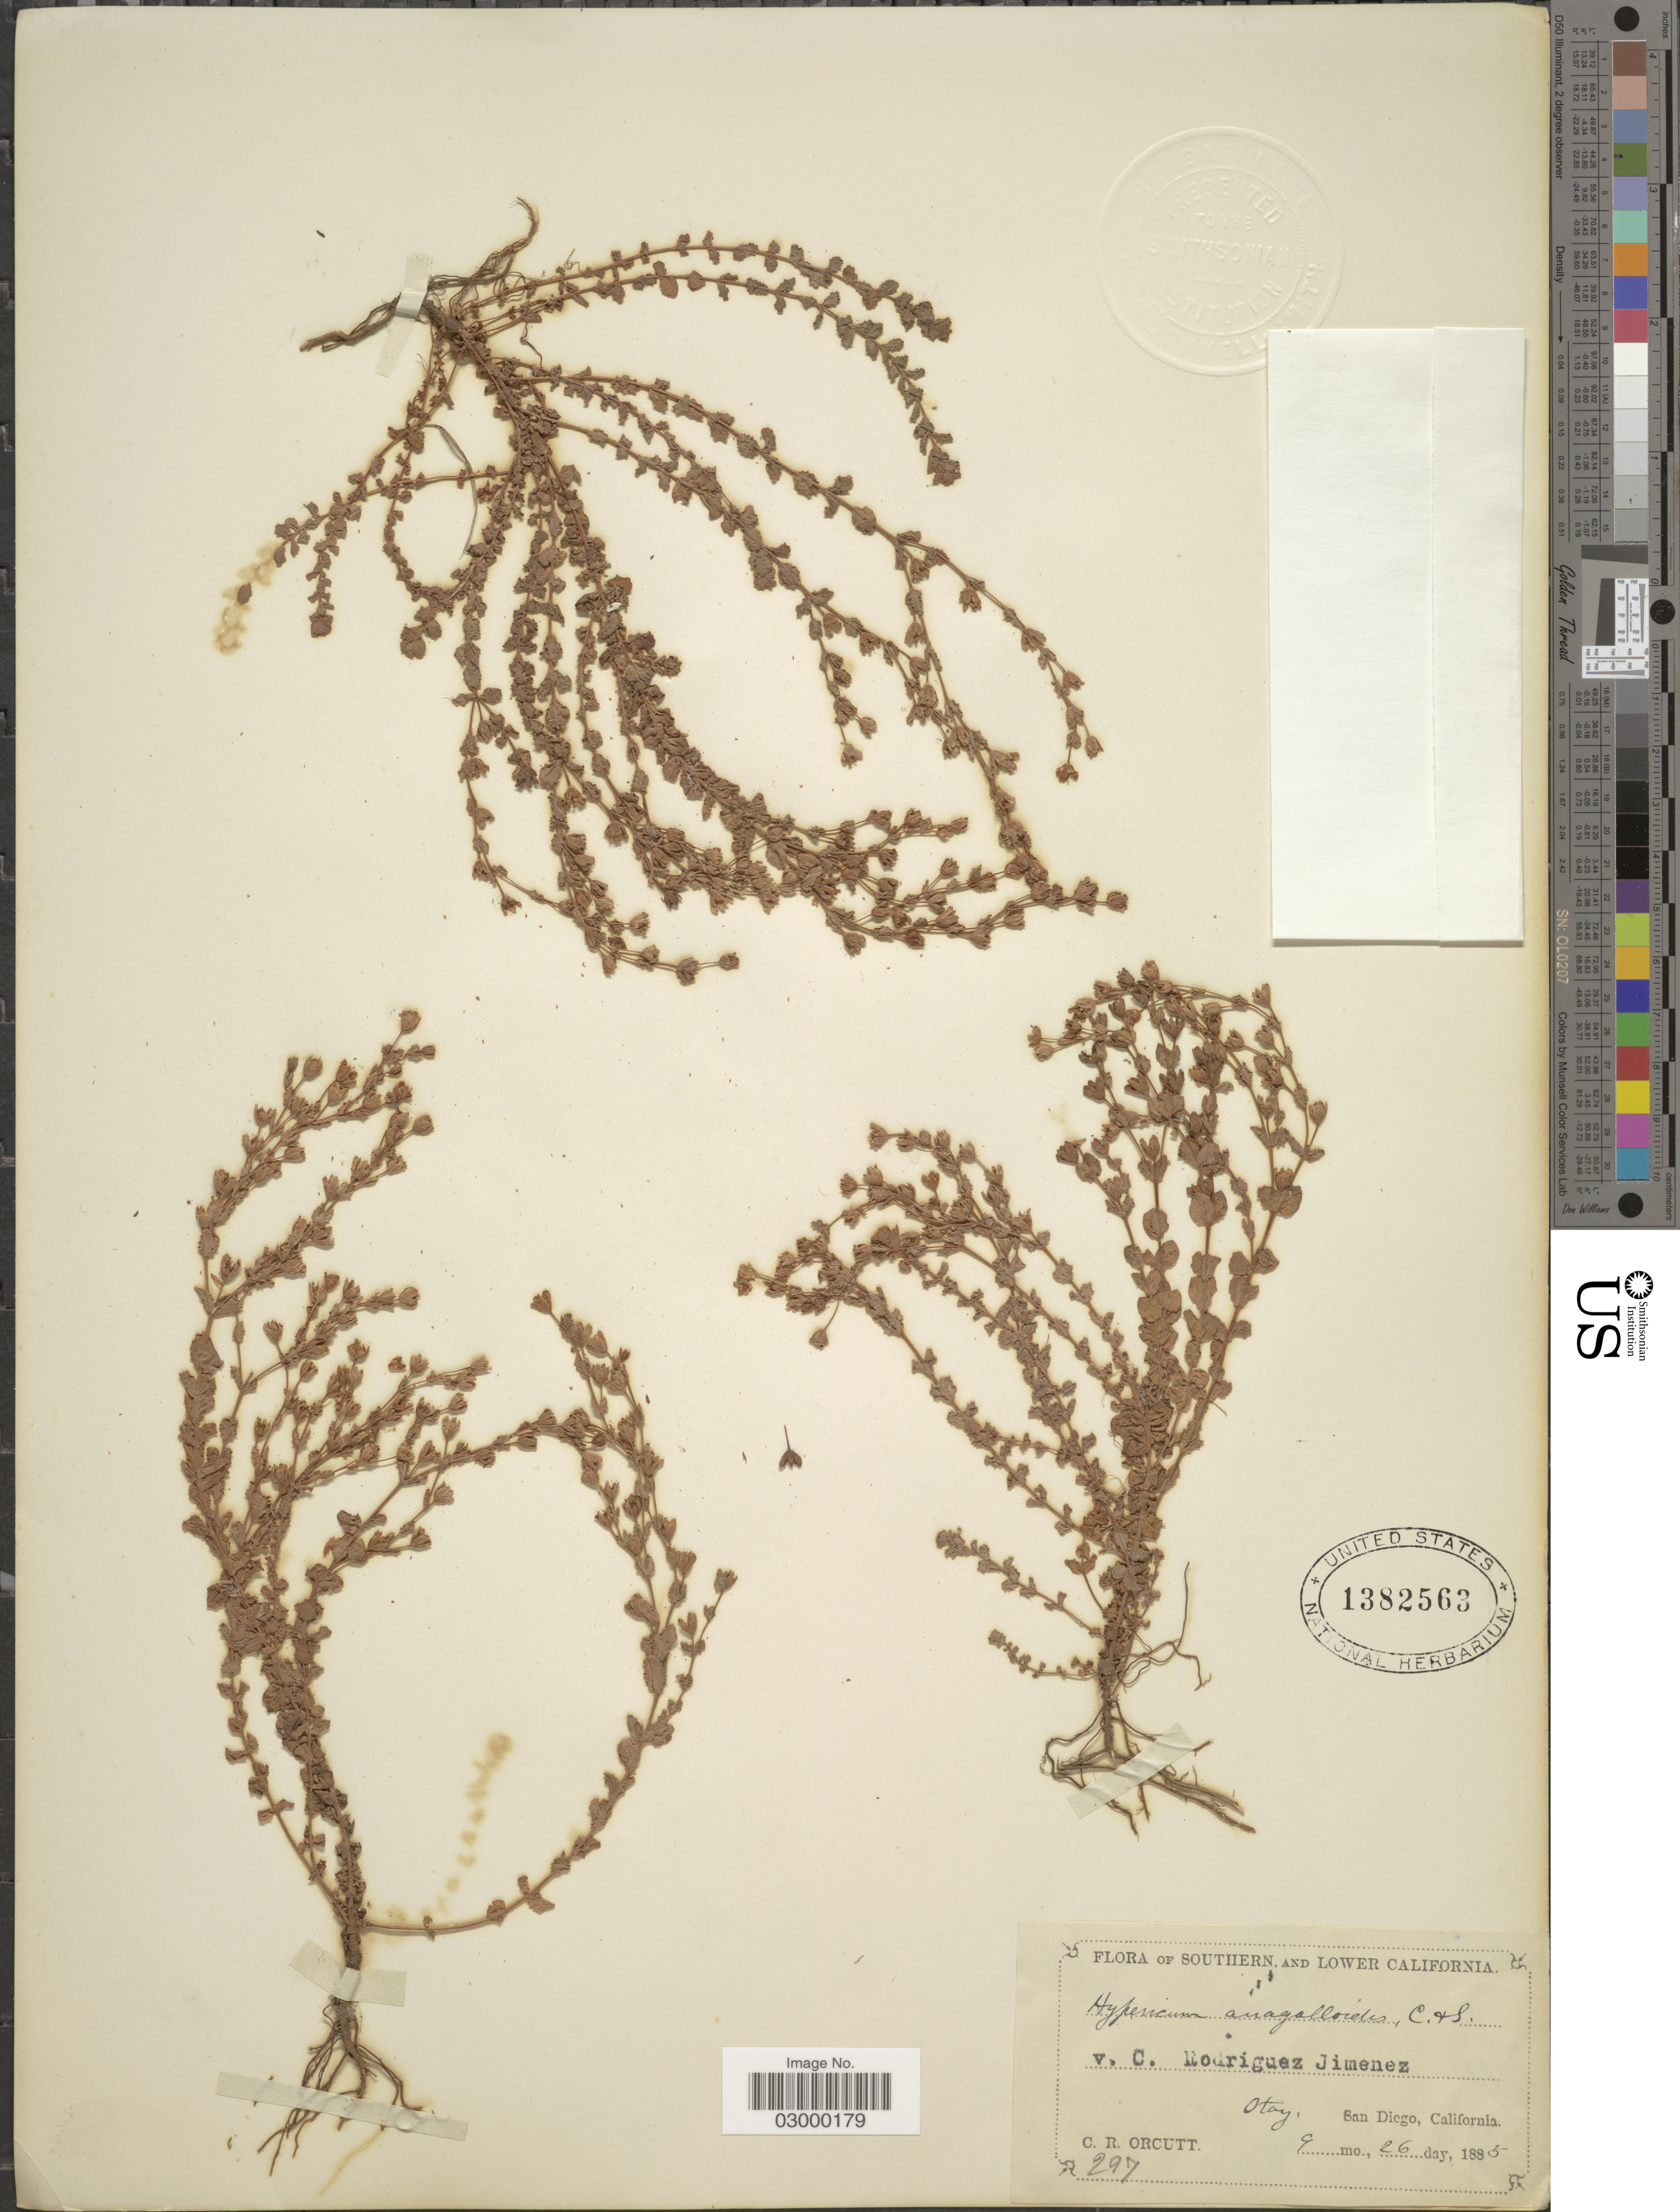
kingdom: Plantae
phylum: Tracheophyta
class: Magnoliopsida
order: Malpighiales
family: Hypericaceae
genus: Hypericum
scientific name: Hypericum anagalloides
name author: Cham. & Schltdl.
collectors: C. R. Orcutt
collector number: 297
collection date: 1885-09-26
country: United States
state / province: California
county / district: San Diego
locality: Otay, San Diego.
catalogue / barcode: US 1382563